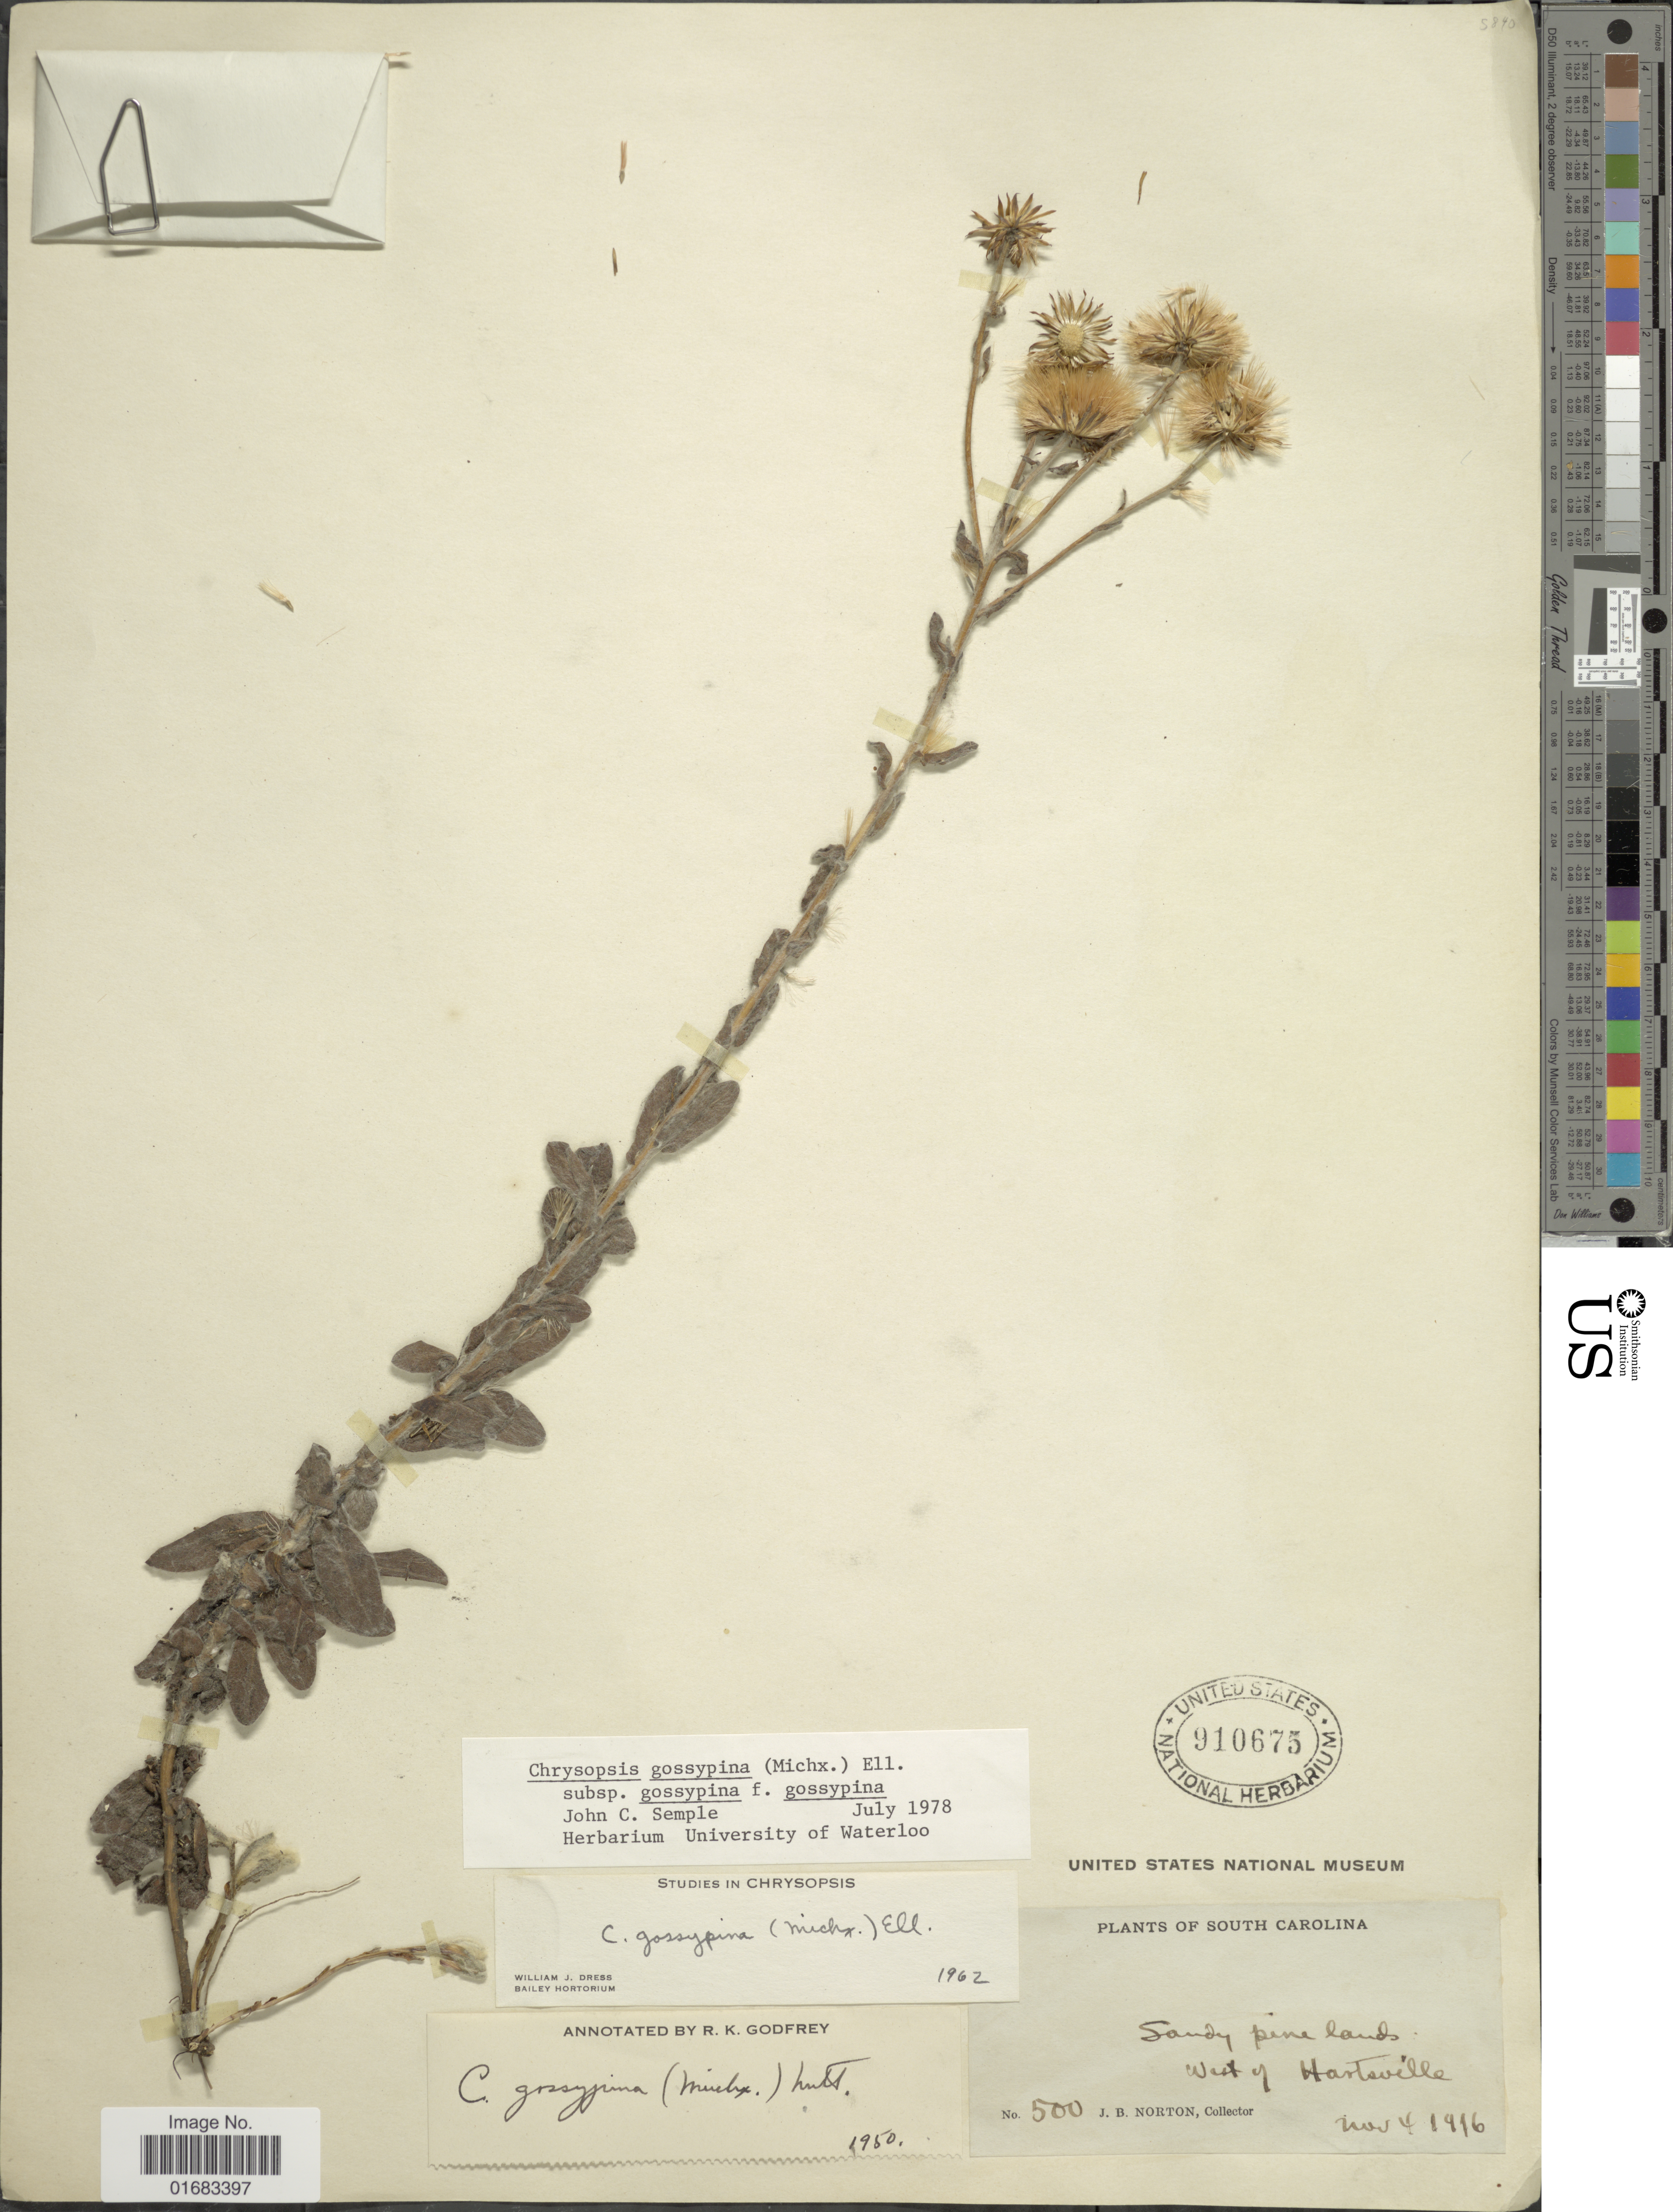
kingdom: Plantae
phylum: Tracheophyta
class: Magnoliopsida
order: Asterales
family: Asteraceae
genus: Chrysopsis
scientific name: Chrysopsis gossypina f. gossypina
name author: (Michx.) Elliott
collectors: J. B. Norton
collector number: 500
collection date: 1916-11-04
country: United States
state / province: South Carolina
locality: West of Hartsville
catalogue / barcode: US 910675